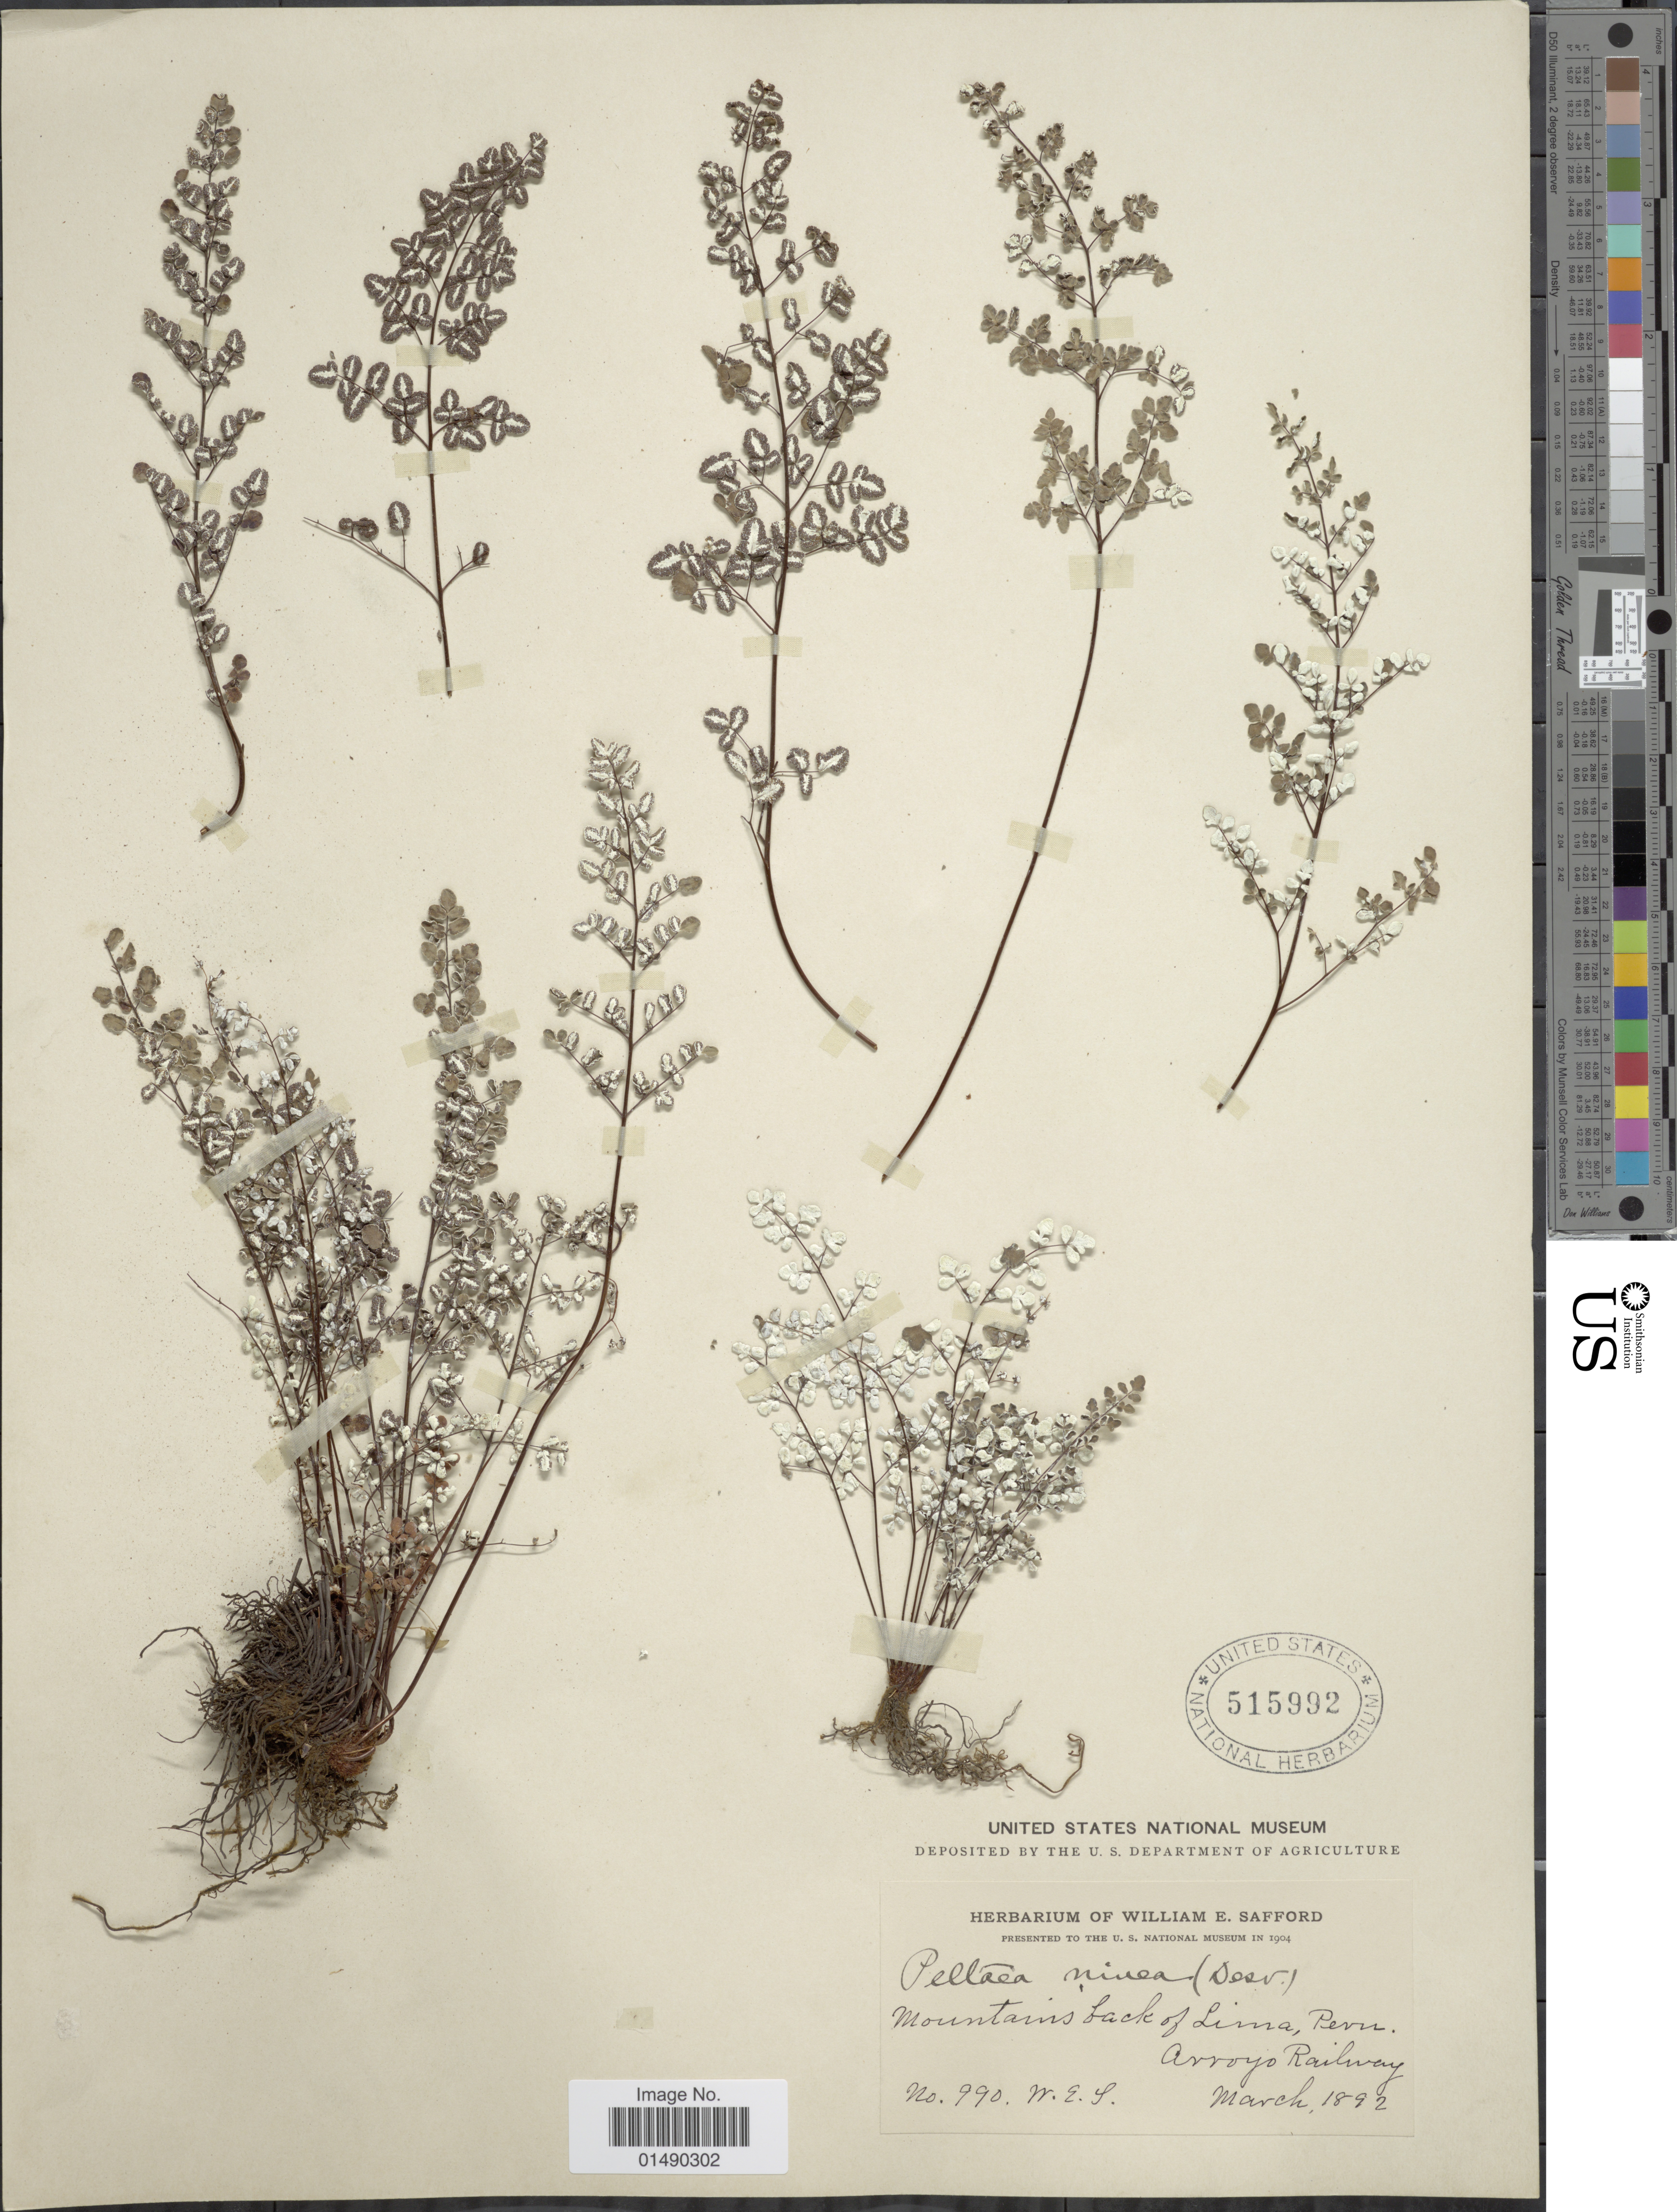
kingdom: Plantae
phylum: Tracheophyta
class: Polypodiopsida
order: Polypodiales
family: Pteridaceae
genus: Argyrochosma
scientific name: Argyrochosma nivea var. nivea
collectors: W. E. Safford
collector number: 990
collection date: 1892-03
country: Peru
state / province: Lima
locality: Mountains back of Lima, Peru. Arroyo Railway.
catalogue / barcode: US 515992